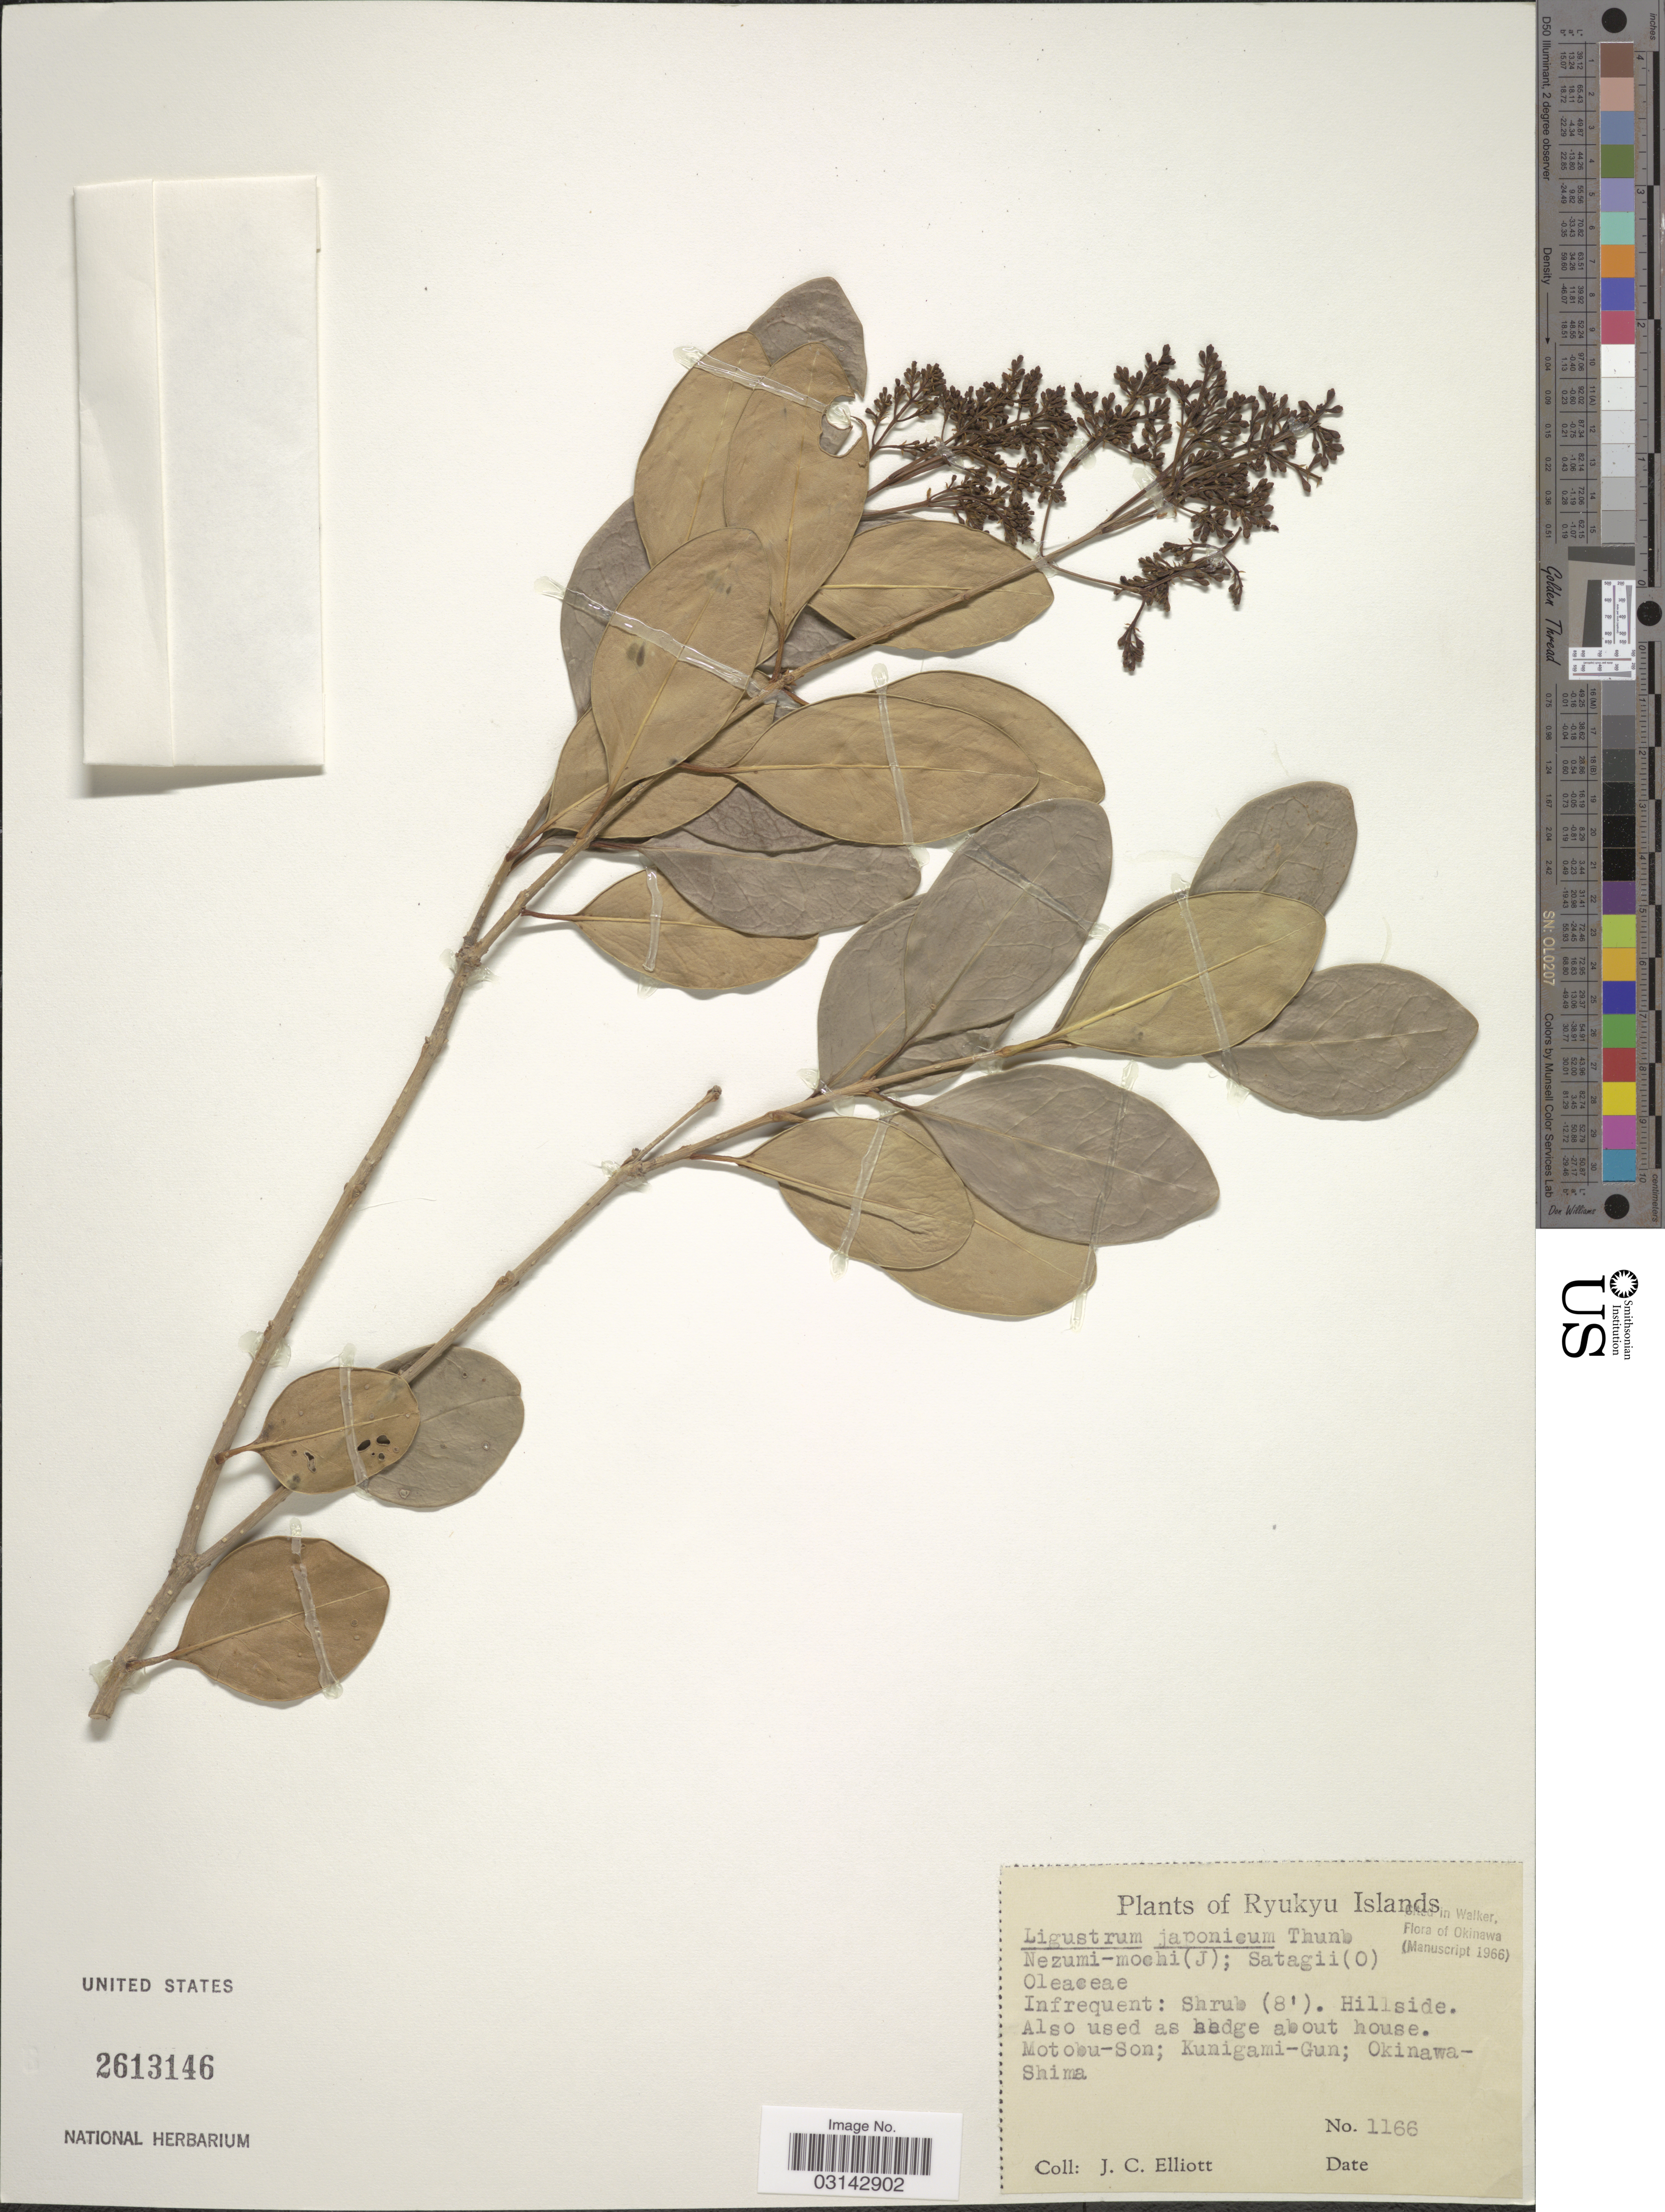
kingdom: Plantae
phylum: Tracheophyta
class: Magnoliopsida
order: Lamiales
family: Oleaceae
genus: Ligustrum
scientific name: Ligustrum japonicum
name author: Thunb.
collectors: J. C. Elliott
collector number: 1166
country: Japan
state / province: Okinawa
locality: Motobu-Son; Kunigami-Gun. Ryukyu Islands.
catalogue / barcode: US 2613146